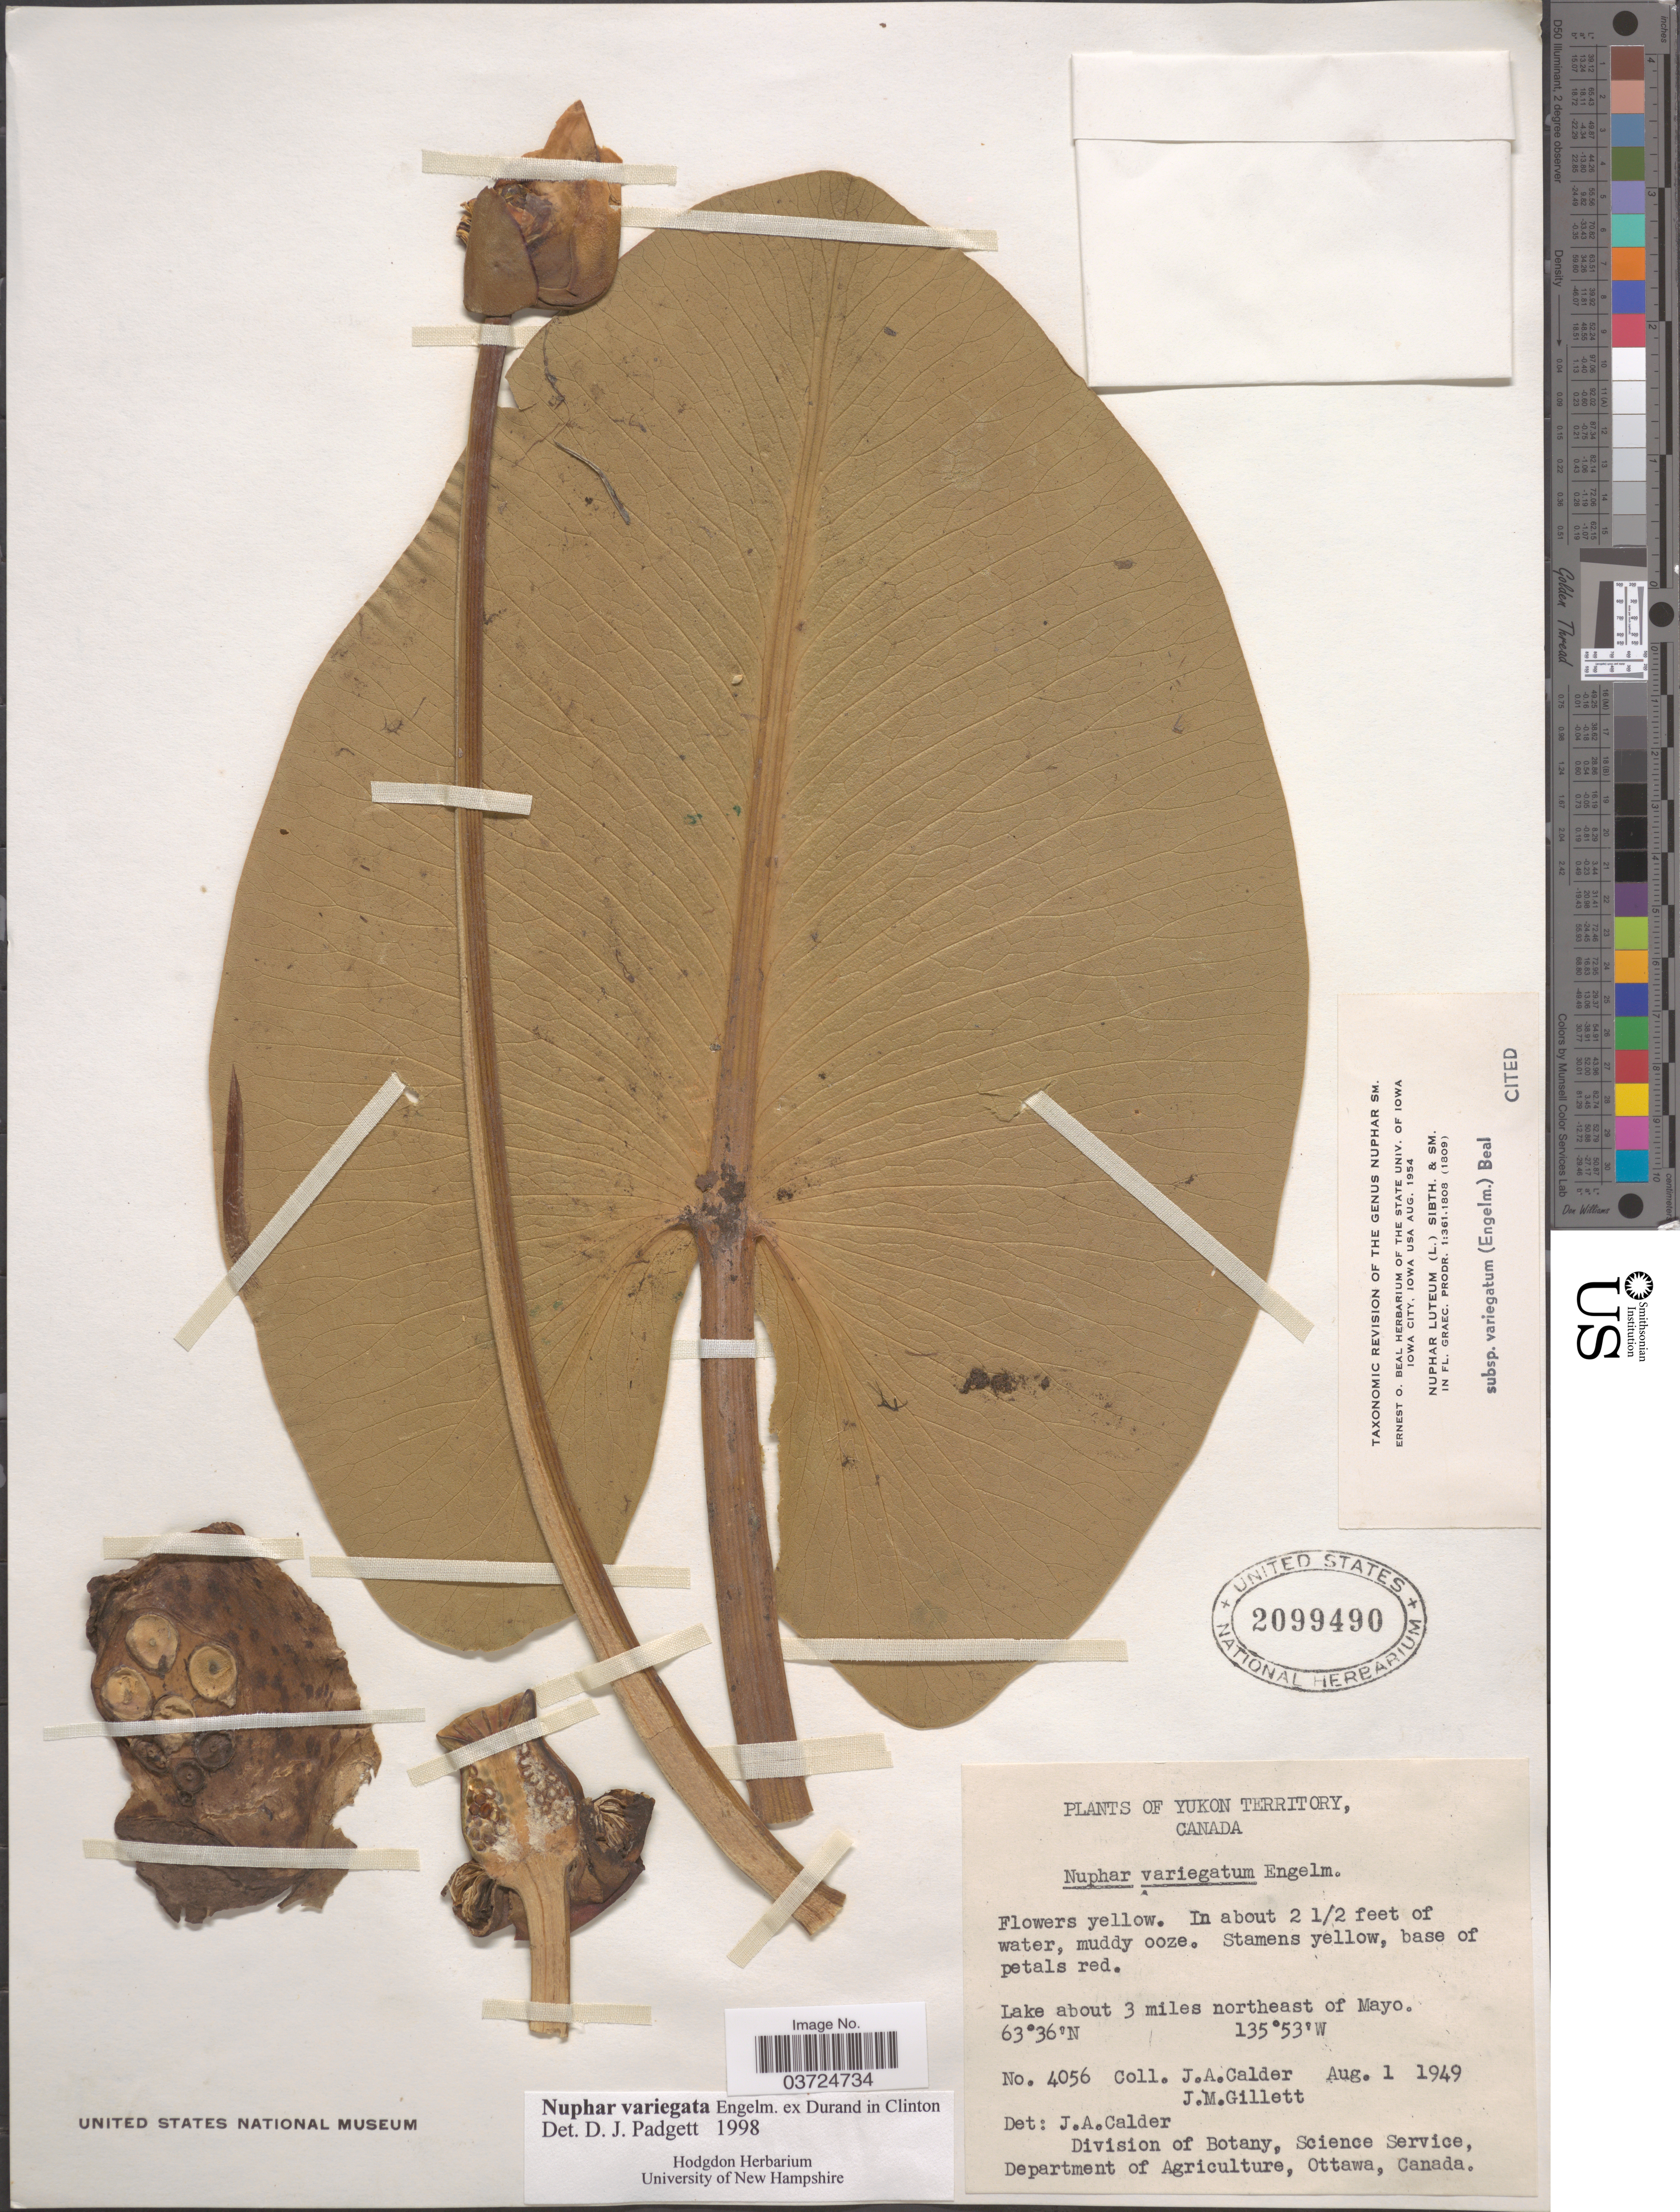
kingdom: Plantae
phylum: Tracheophyta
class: Magnoliopsida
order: Nymphaeales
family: Nymphaeaceae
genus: Nuphar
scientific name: Nuphar variegata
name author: Engelm. ex Durand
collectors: J. A. Calder & J. M. Gillett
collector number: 4056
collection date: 1949-08-01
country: Canada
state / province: Yukon Territory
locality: Lake about 3 miles northeast of Mayo.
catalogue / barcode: US 2099490